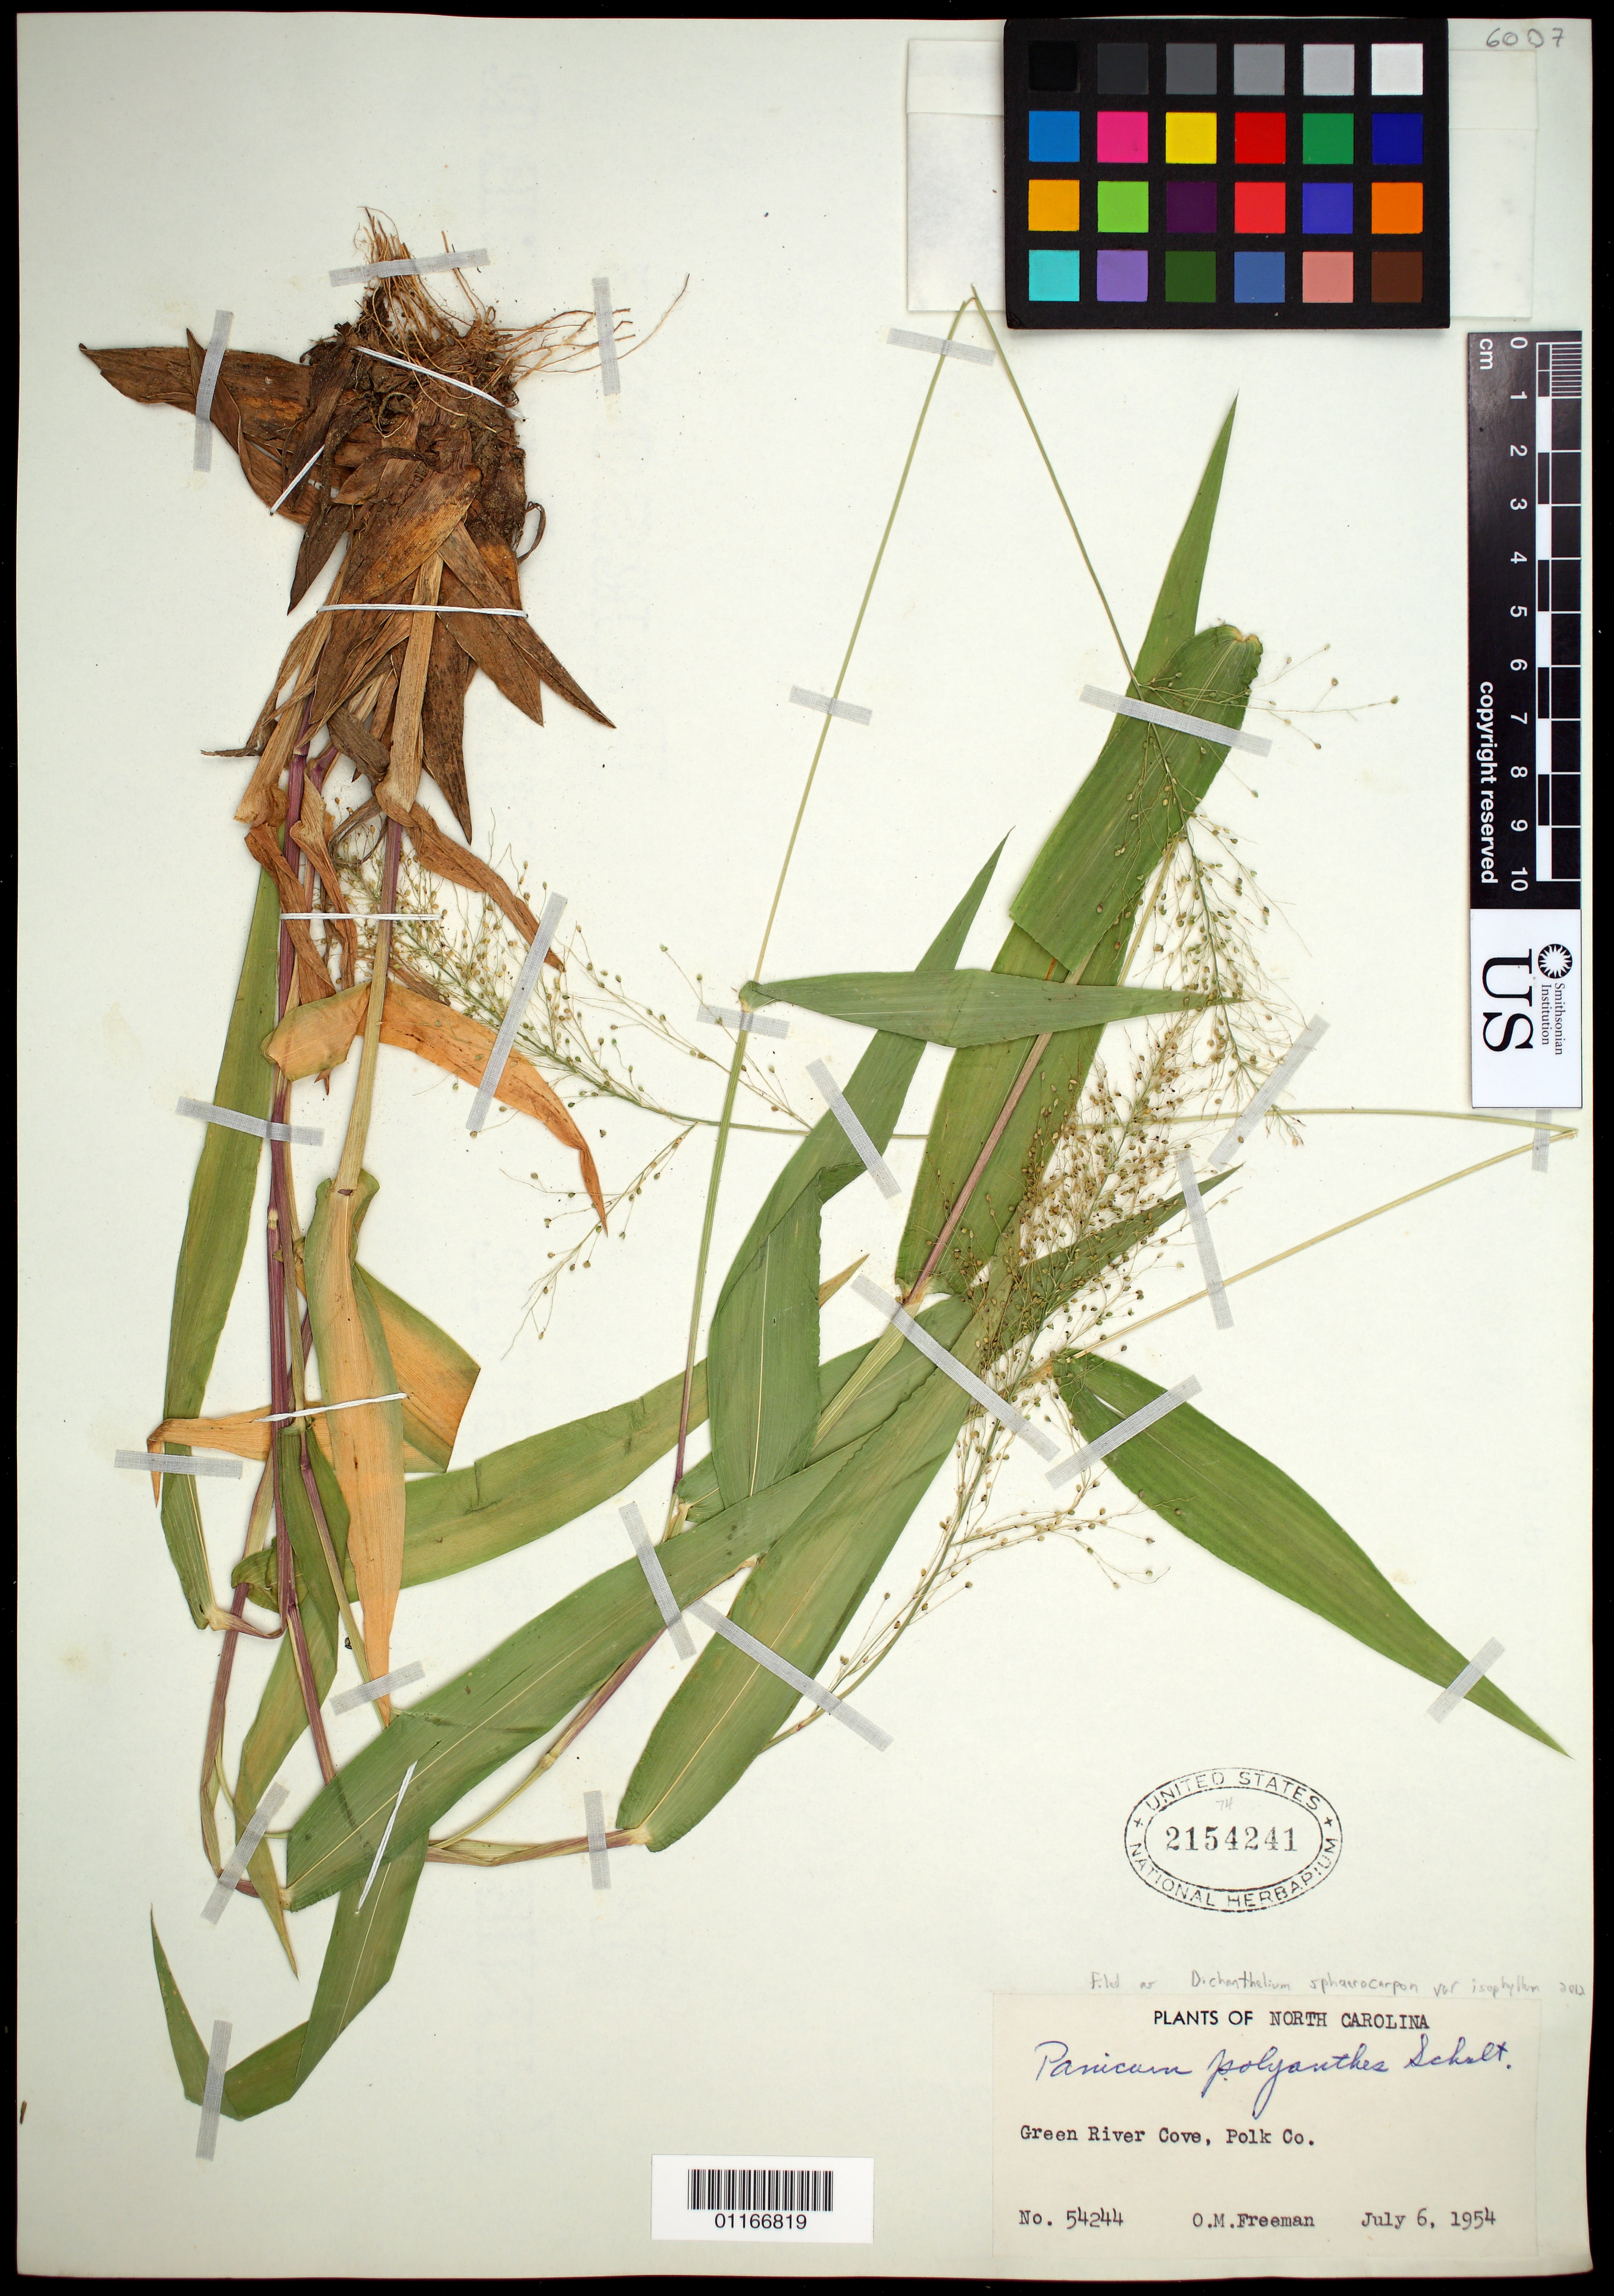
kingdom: Plantae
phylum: Tracheophyta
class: Liliopsida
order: Poales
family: Poaceae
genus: Dichanthelium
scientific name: Dichanthelium sphaerocarpon var. isophyllum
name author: (Scribn.) Gould & C.A. Clark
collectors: O. Freeman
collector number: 54244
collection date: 1954-07-06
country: United States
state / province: North Carolina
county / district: Polk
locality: Green River Cove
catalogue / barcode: US 2154241